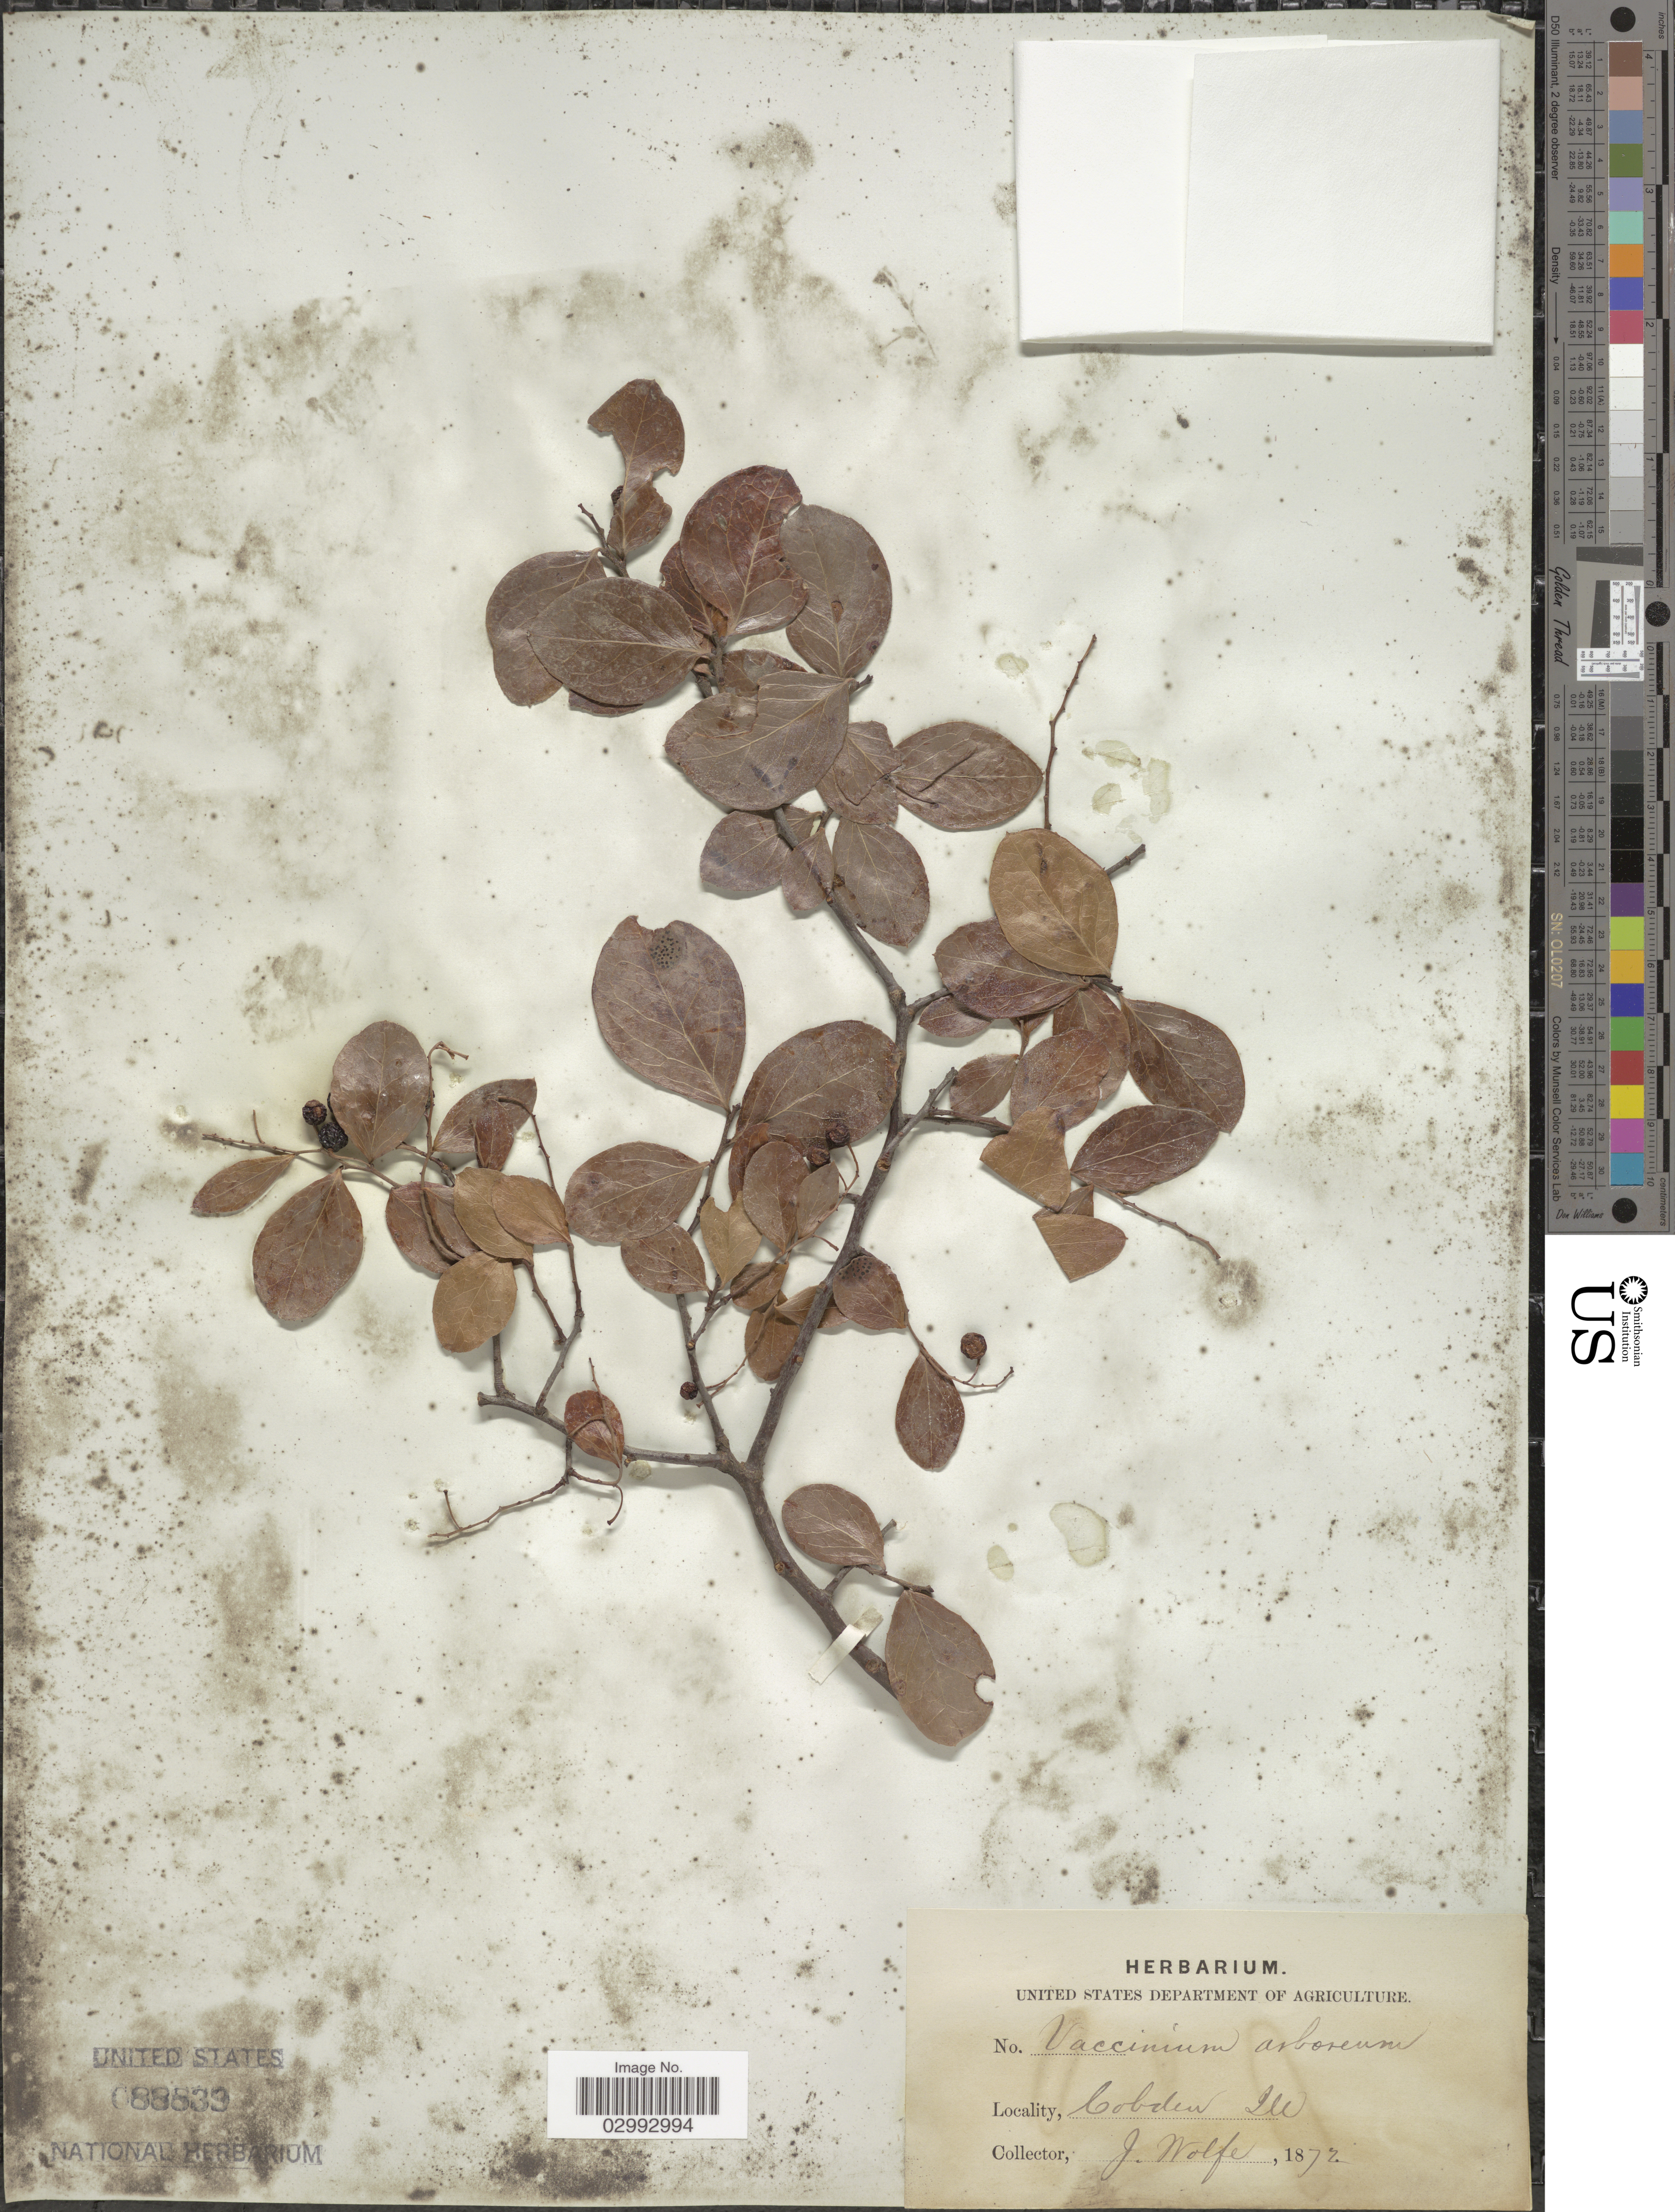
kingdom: Plantae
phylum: Tracheophyta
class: Magnoliopsida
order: Ericales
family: Ericaceae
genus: Batodendron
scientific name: Batodendron arboreum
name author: Nutt.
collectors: J. Wolfe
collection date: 1872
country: United States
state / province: Illinois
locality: Cobden.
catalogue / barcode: US 88839